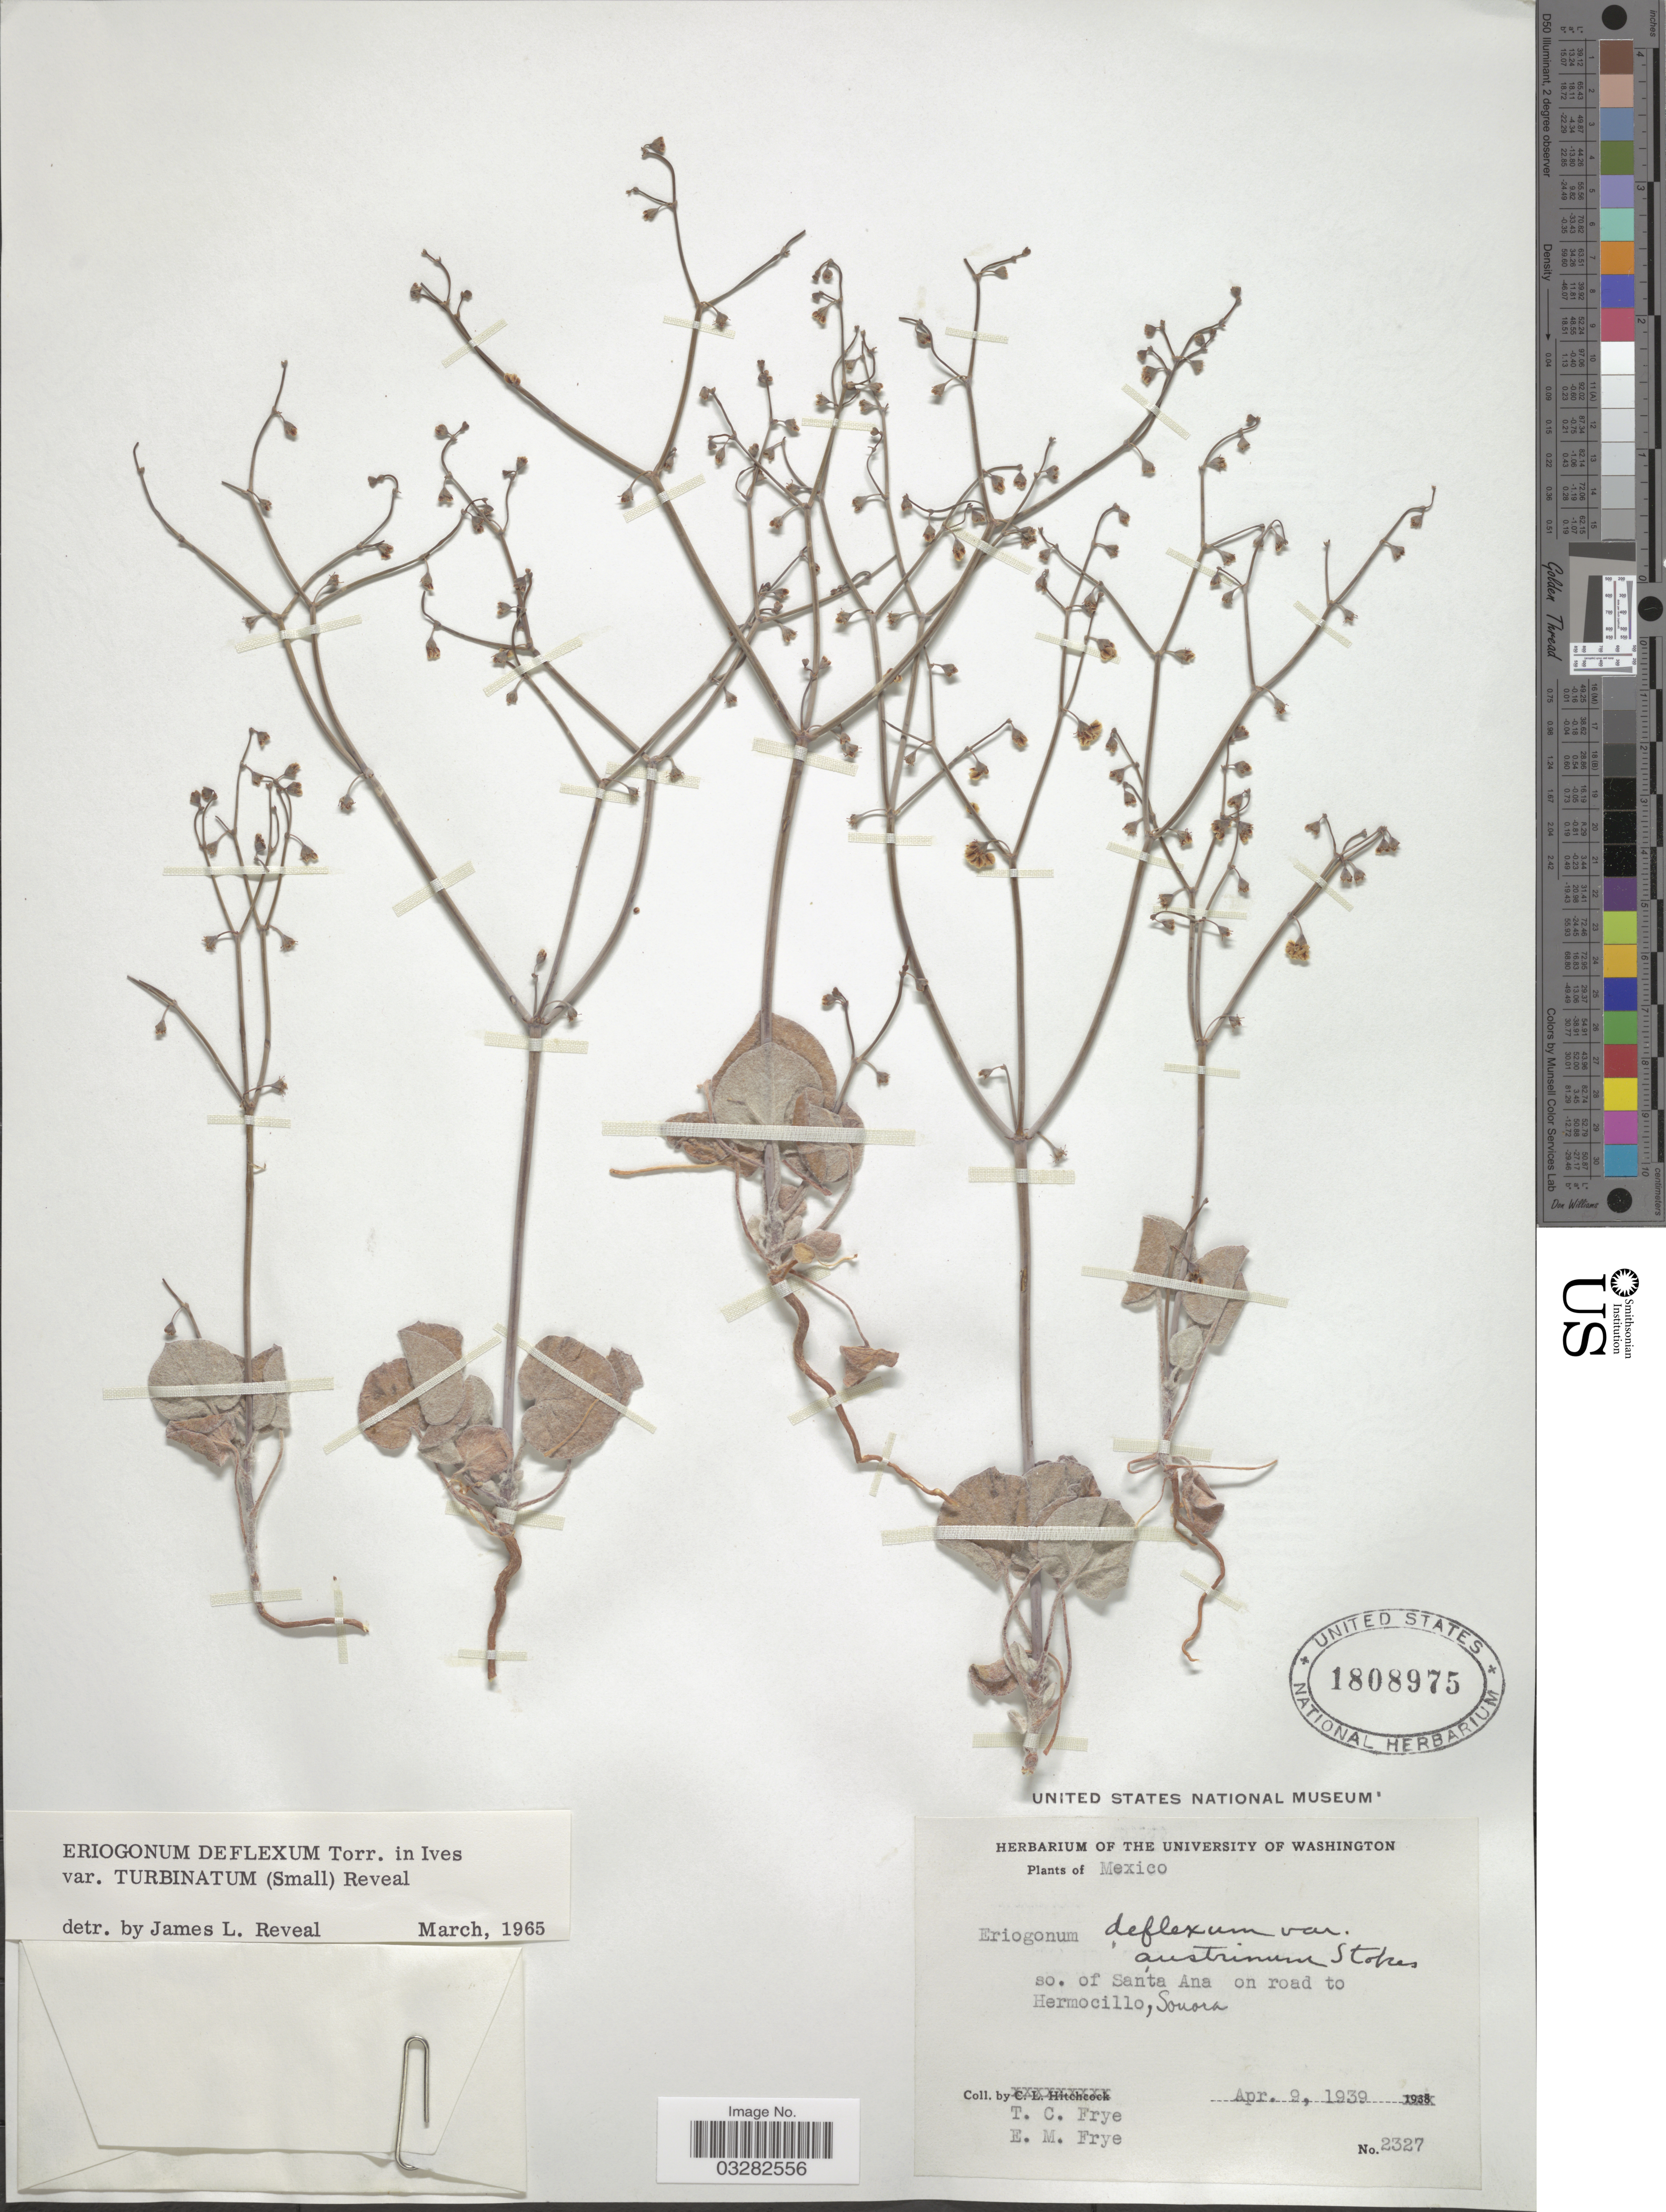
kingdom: Plantae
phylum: Tracheophyta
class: Magnoliopsida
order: Caryophyllales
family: Polygonaceae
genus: Eriogonum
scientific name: Eriogonum deflexum var. turbinatum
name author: (Small) Reveal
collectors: T. C. Frye & E. Frye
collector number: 2327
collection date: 1939-04-09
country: Mexico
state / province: Sonora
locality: So. of Santa Ana on road to Hermocillo.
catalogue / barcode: US 1808975